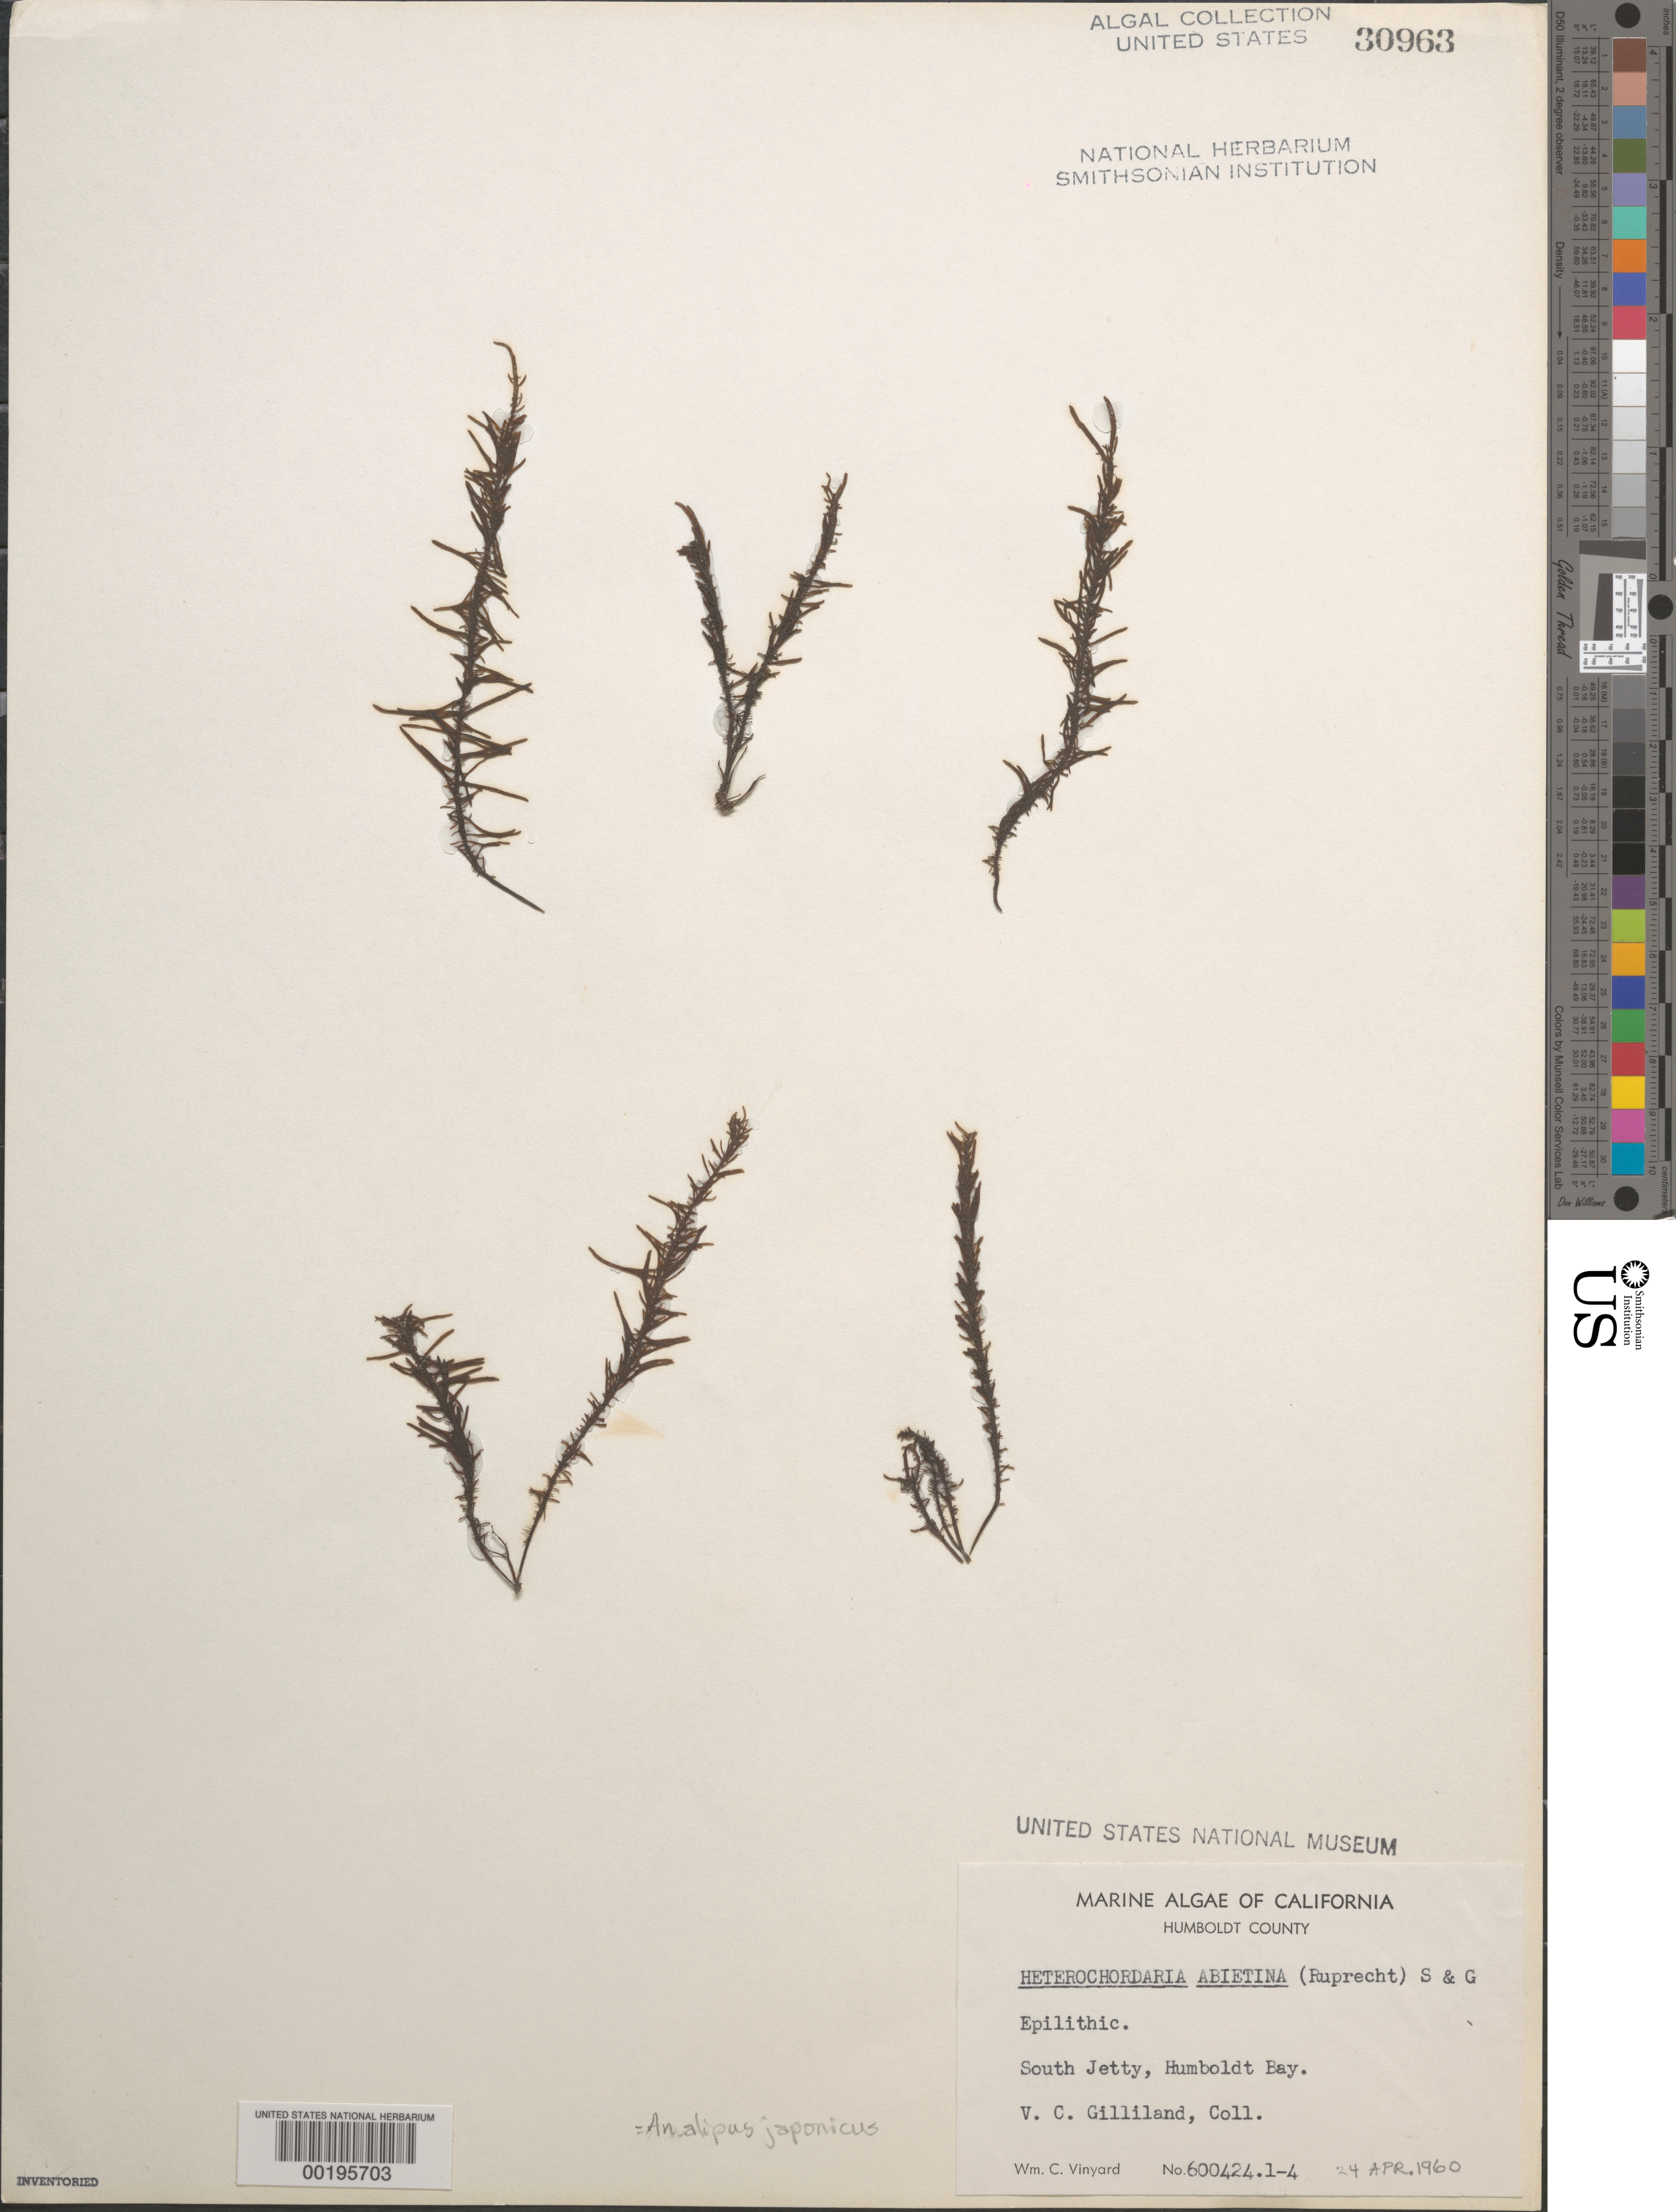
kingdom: Chromista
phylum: Ochrophyta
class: Phaeophyceae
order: Ectocarpales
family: Chordariaceae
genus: Analipus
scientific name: Analipus japonicus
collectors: V. Gilliland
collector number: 600424.1-4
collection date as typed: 24 Apr 1960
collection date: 1960-04-24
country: United States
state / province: California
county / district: Humboldt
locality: Humboldt Bay, South Jetty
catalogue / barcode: US 30963